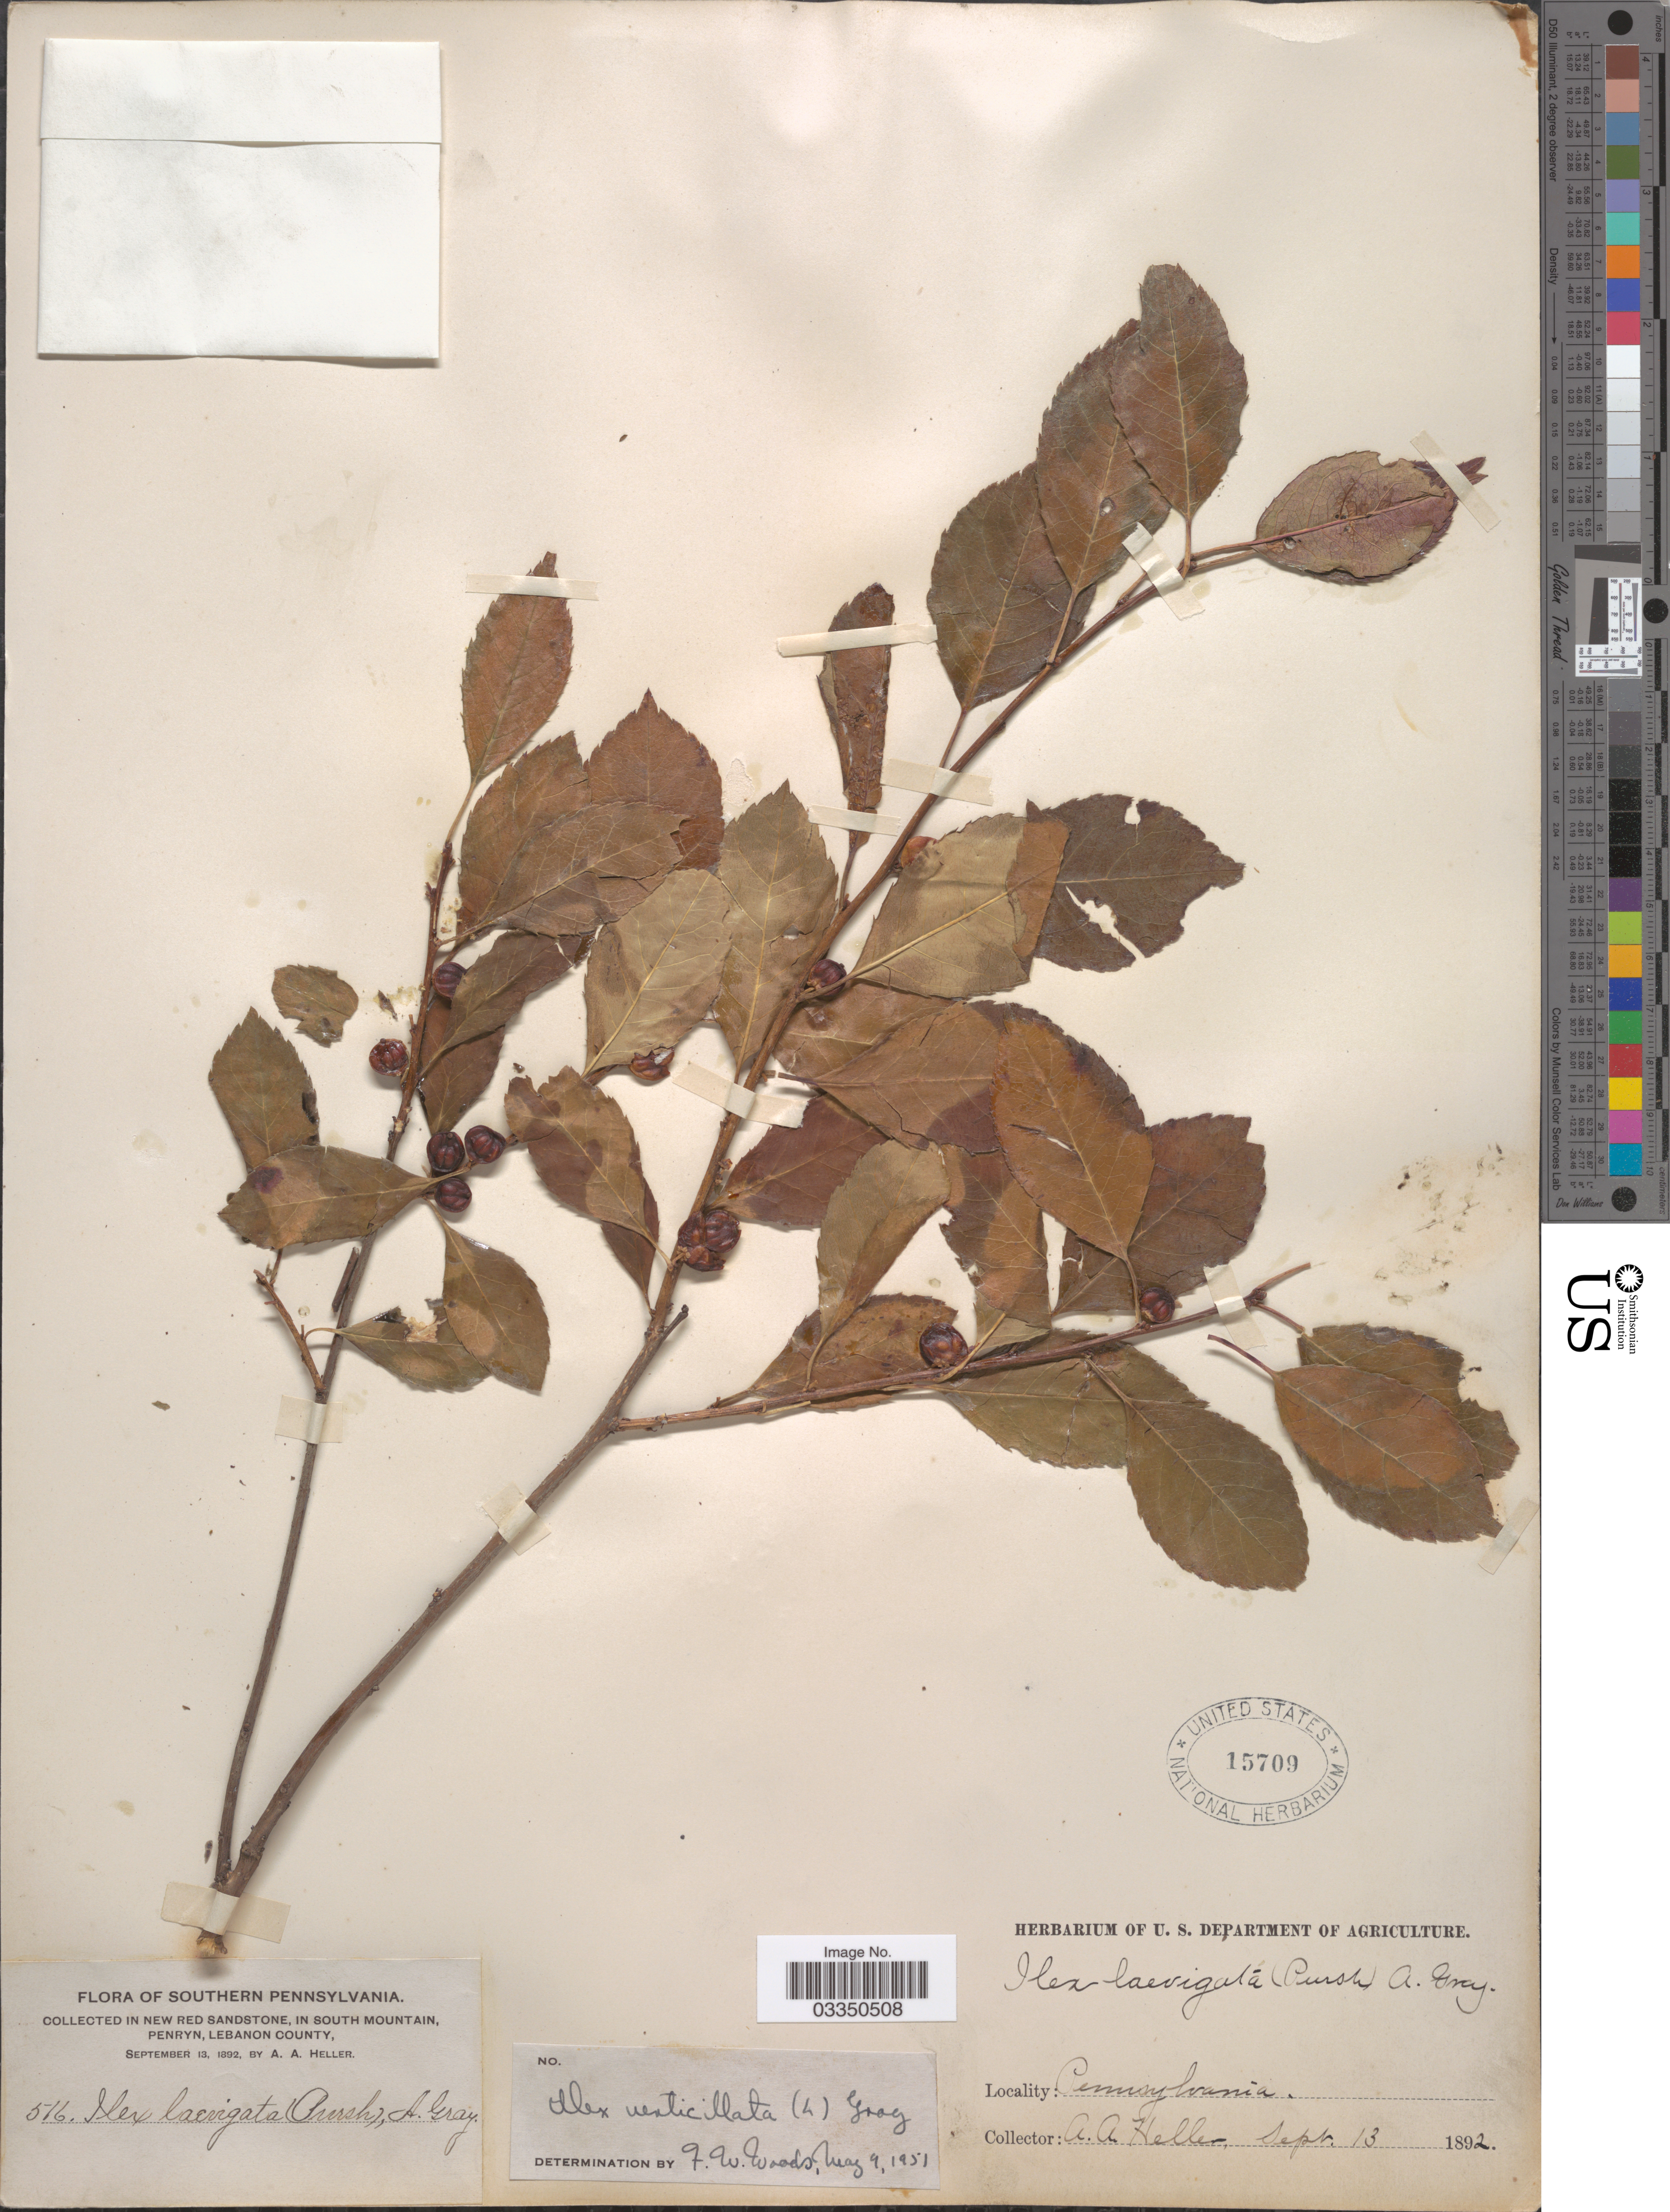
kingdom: Plantae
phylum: Tracheophyta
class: Magnoliopsida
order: Aquifoliales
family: Aquifoliaceae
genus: Ilex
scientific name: Ilex verticillata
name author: (L.) A. Gray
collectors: A. A. Heller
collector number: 516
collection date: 1892-09-13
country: United States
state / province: Pennsylvania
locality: Southern Pennsylvania. In New Red Sandstone, in South Mountain, Penryn, Lebanon County.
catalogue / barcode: US 15709